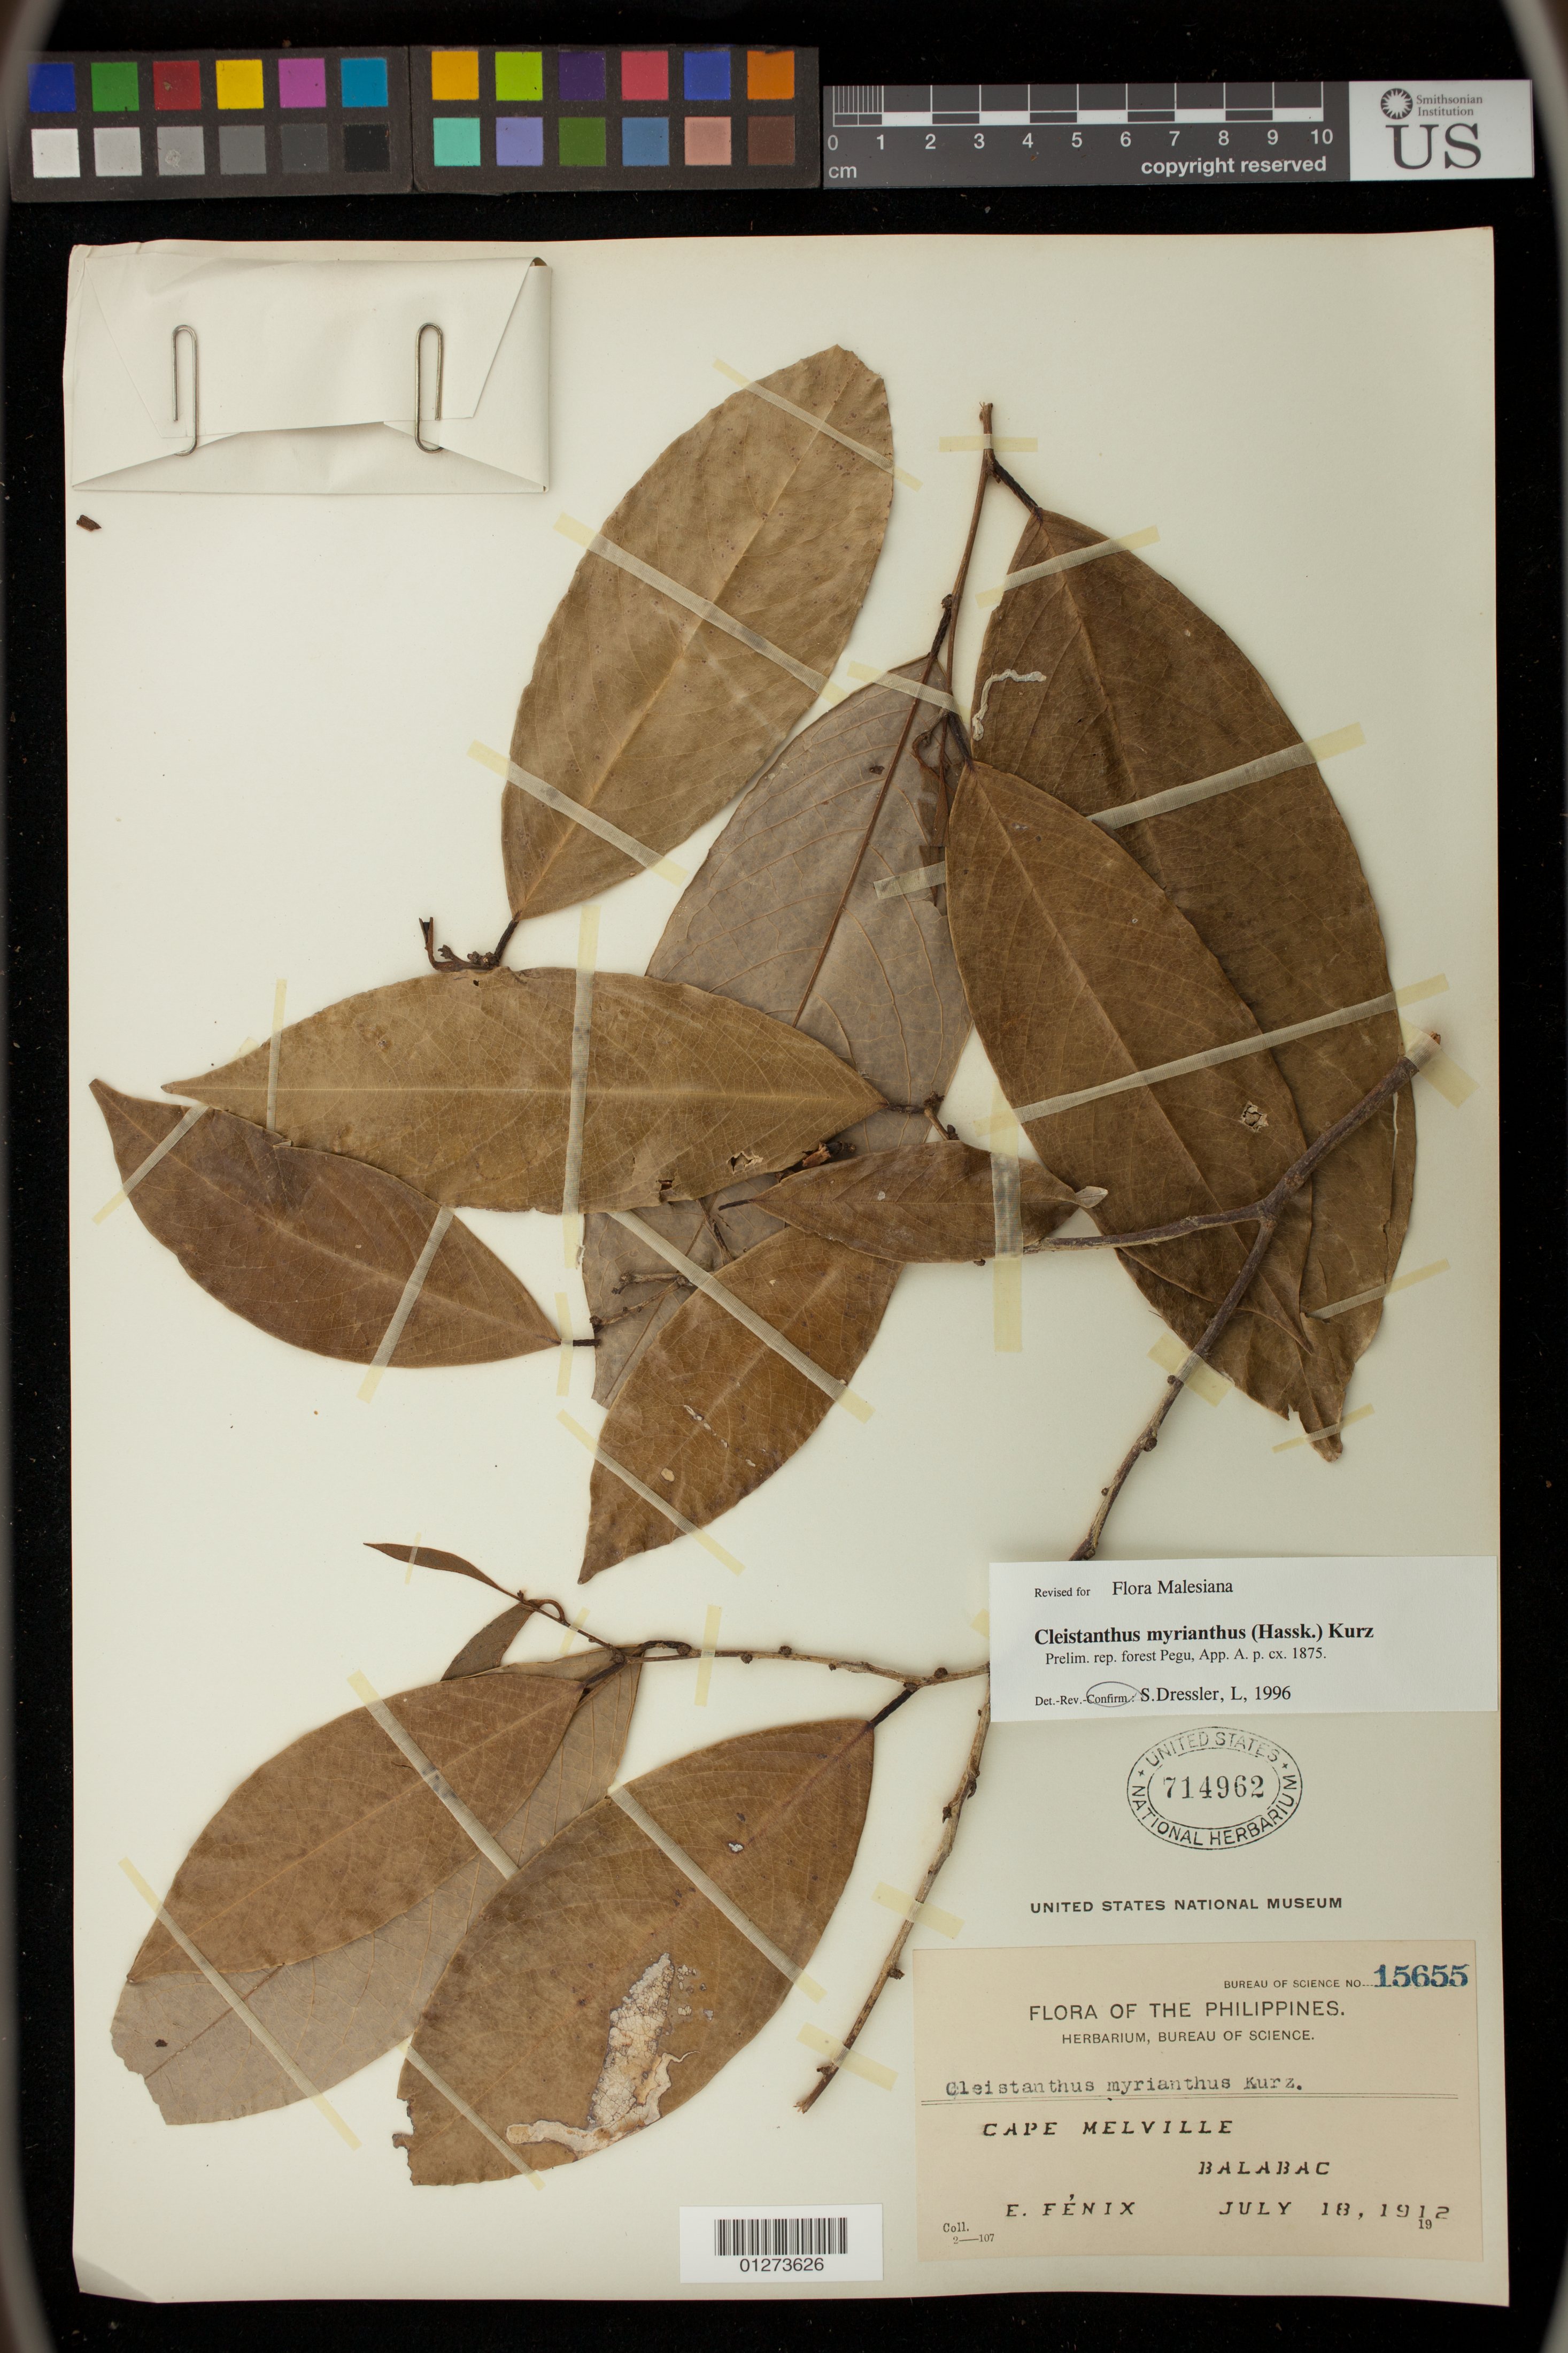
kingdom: Plantae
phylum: Tracheophyta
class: Magnoliopsida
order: Malpighiales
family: Phyllanthaceae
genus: Cleistanthus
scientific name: Cleistanthus myrianthus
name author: (Hassk.) Kurz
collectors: E. Fenix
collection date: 1912-07-18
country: Philippines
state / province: Mimaropa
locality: Cape Melville, Balabac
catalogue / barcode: US 714962